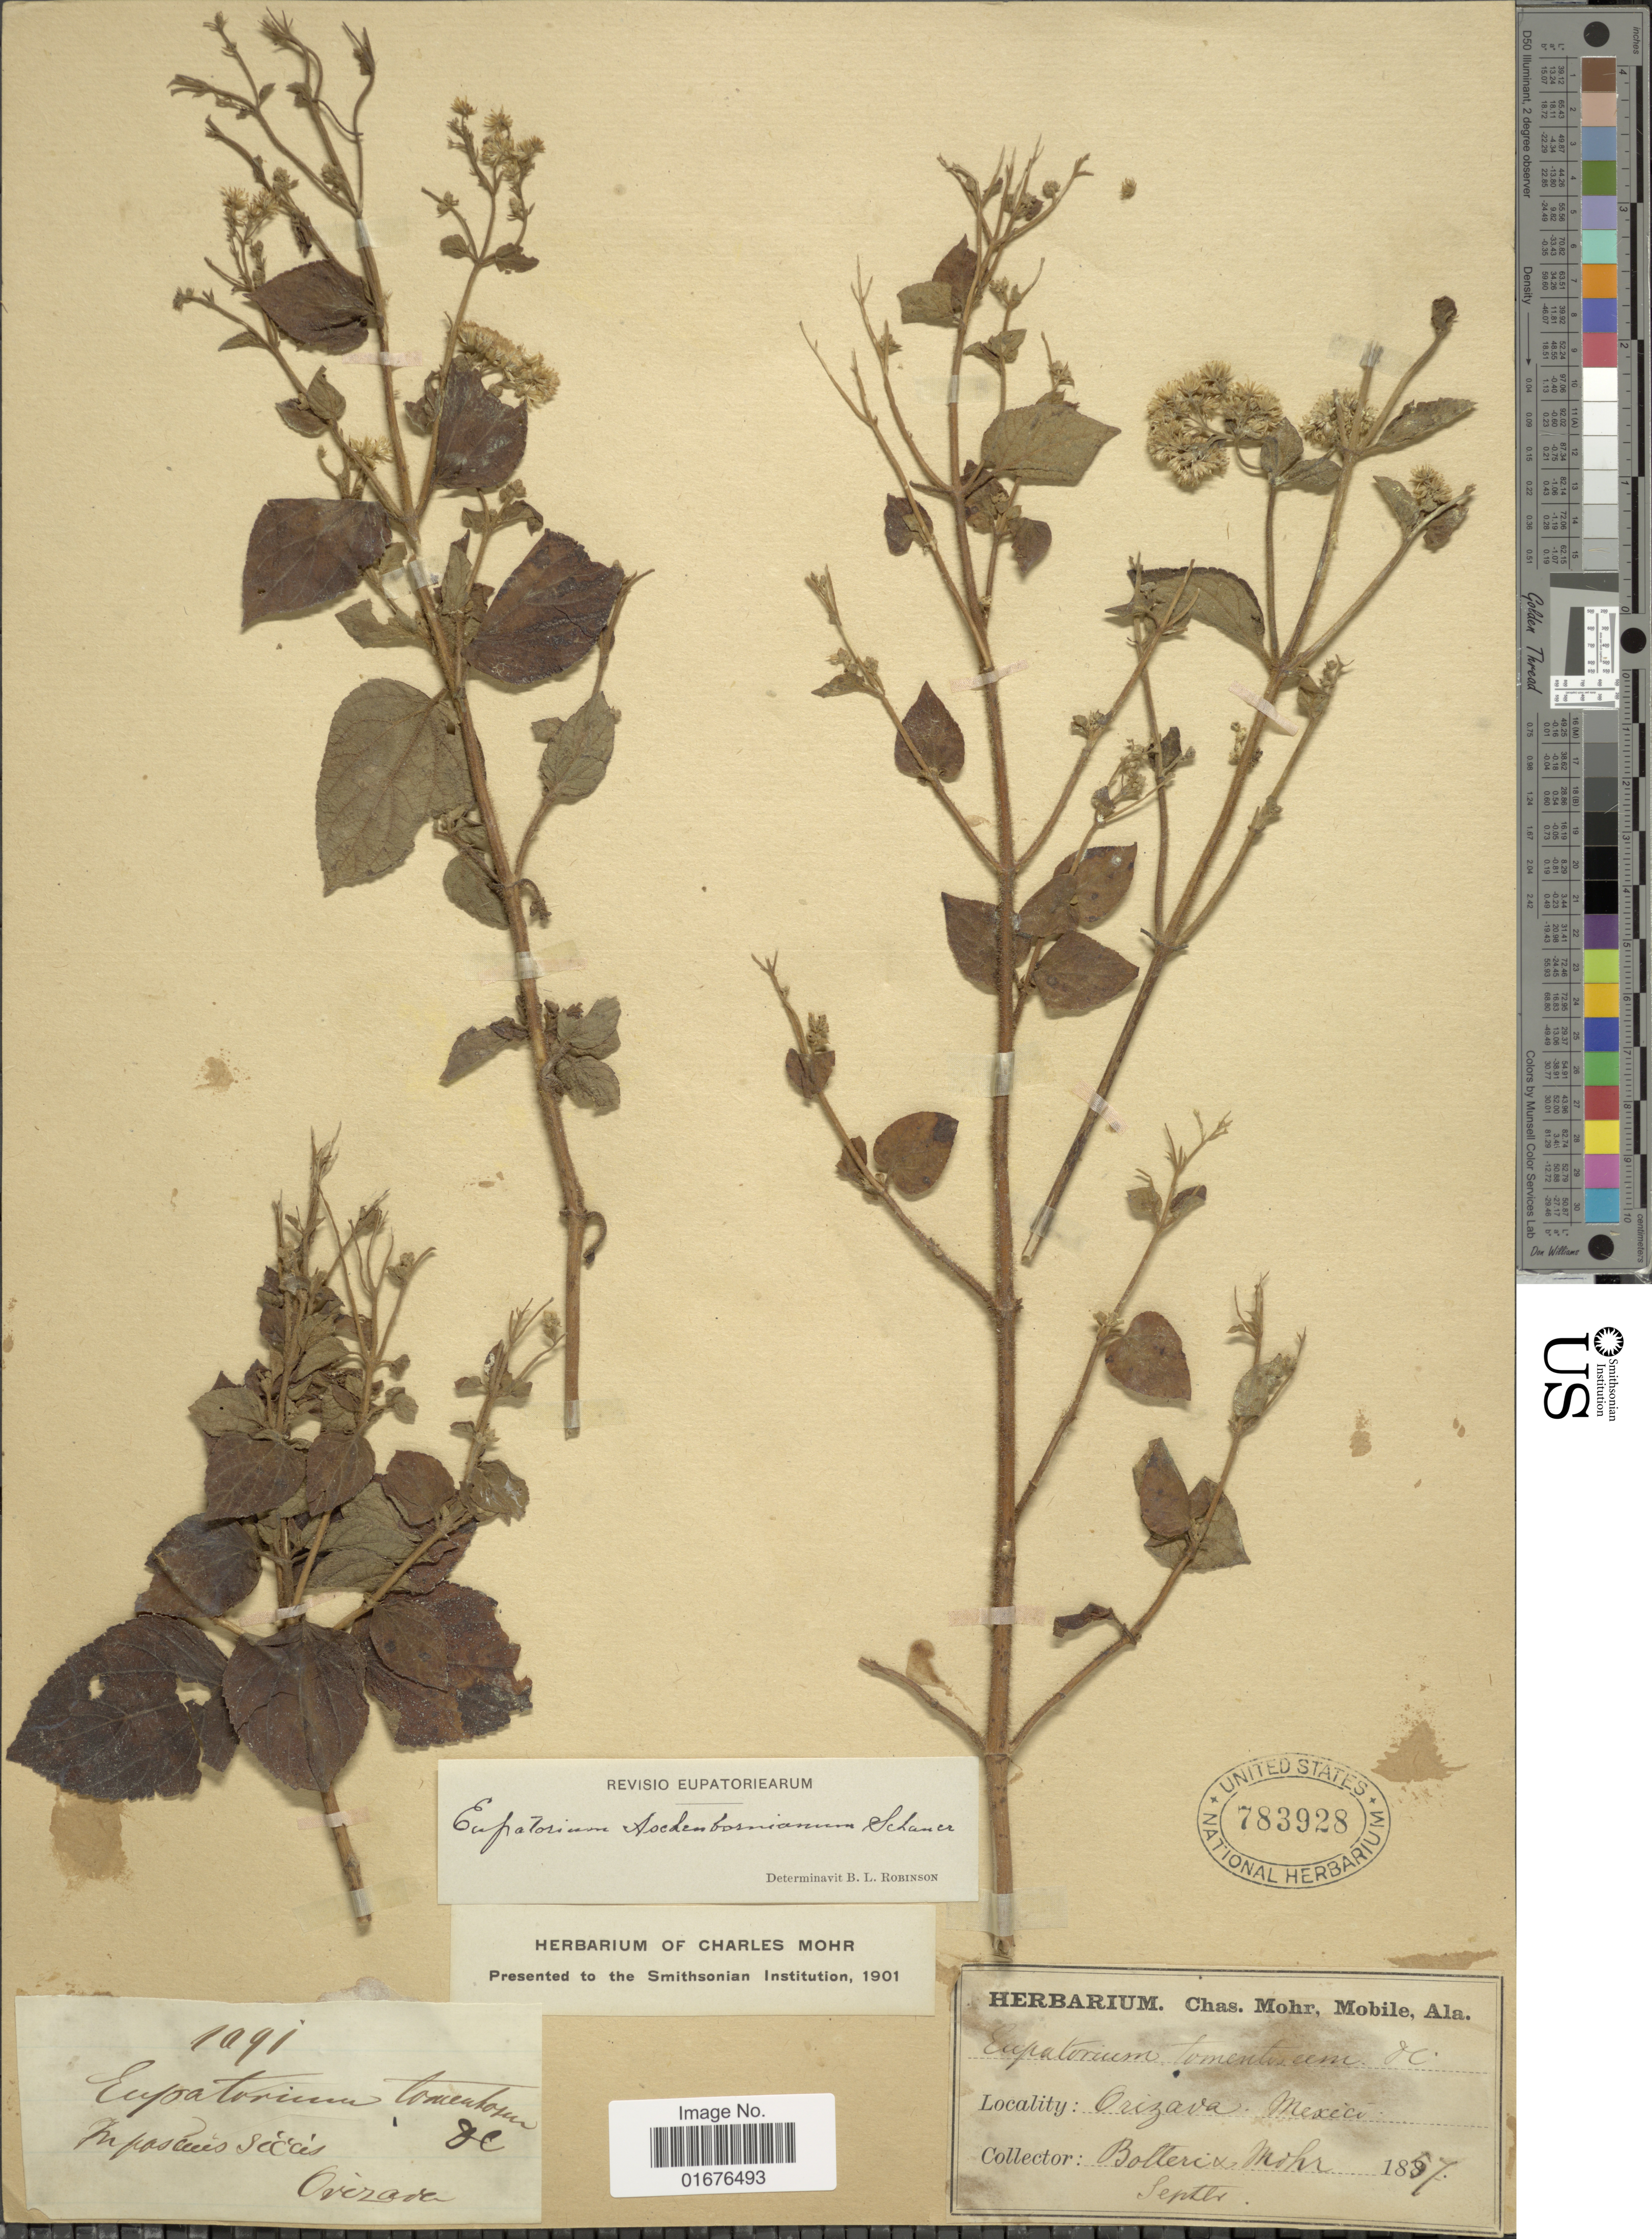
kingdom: Plantae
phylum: Tracheophyta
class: Magnoliopsida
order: Asterales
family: Asteraceae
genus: Ageratina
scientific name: Ageratina pichinchensis var. bustamenta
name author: (DC.) R.M. King & H. Rob.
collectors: M. Bolleri & Mohr, --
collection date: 1857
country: Mexico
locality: Orizaba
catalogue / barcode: US 783928